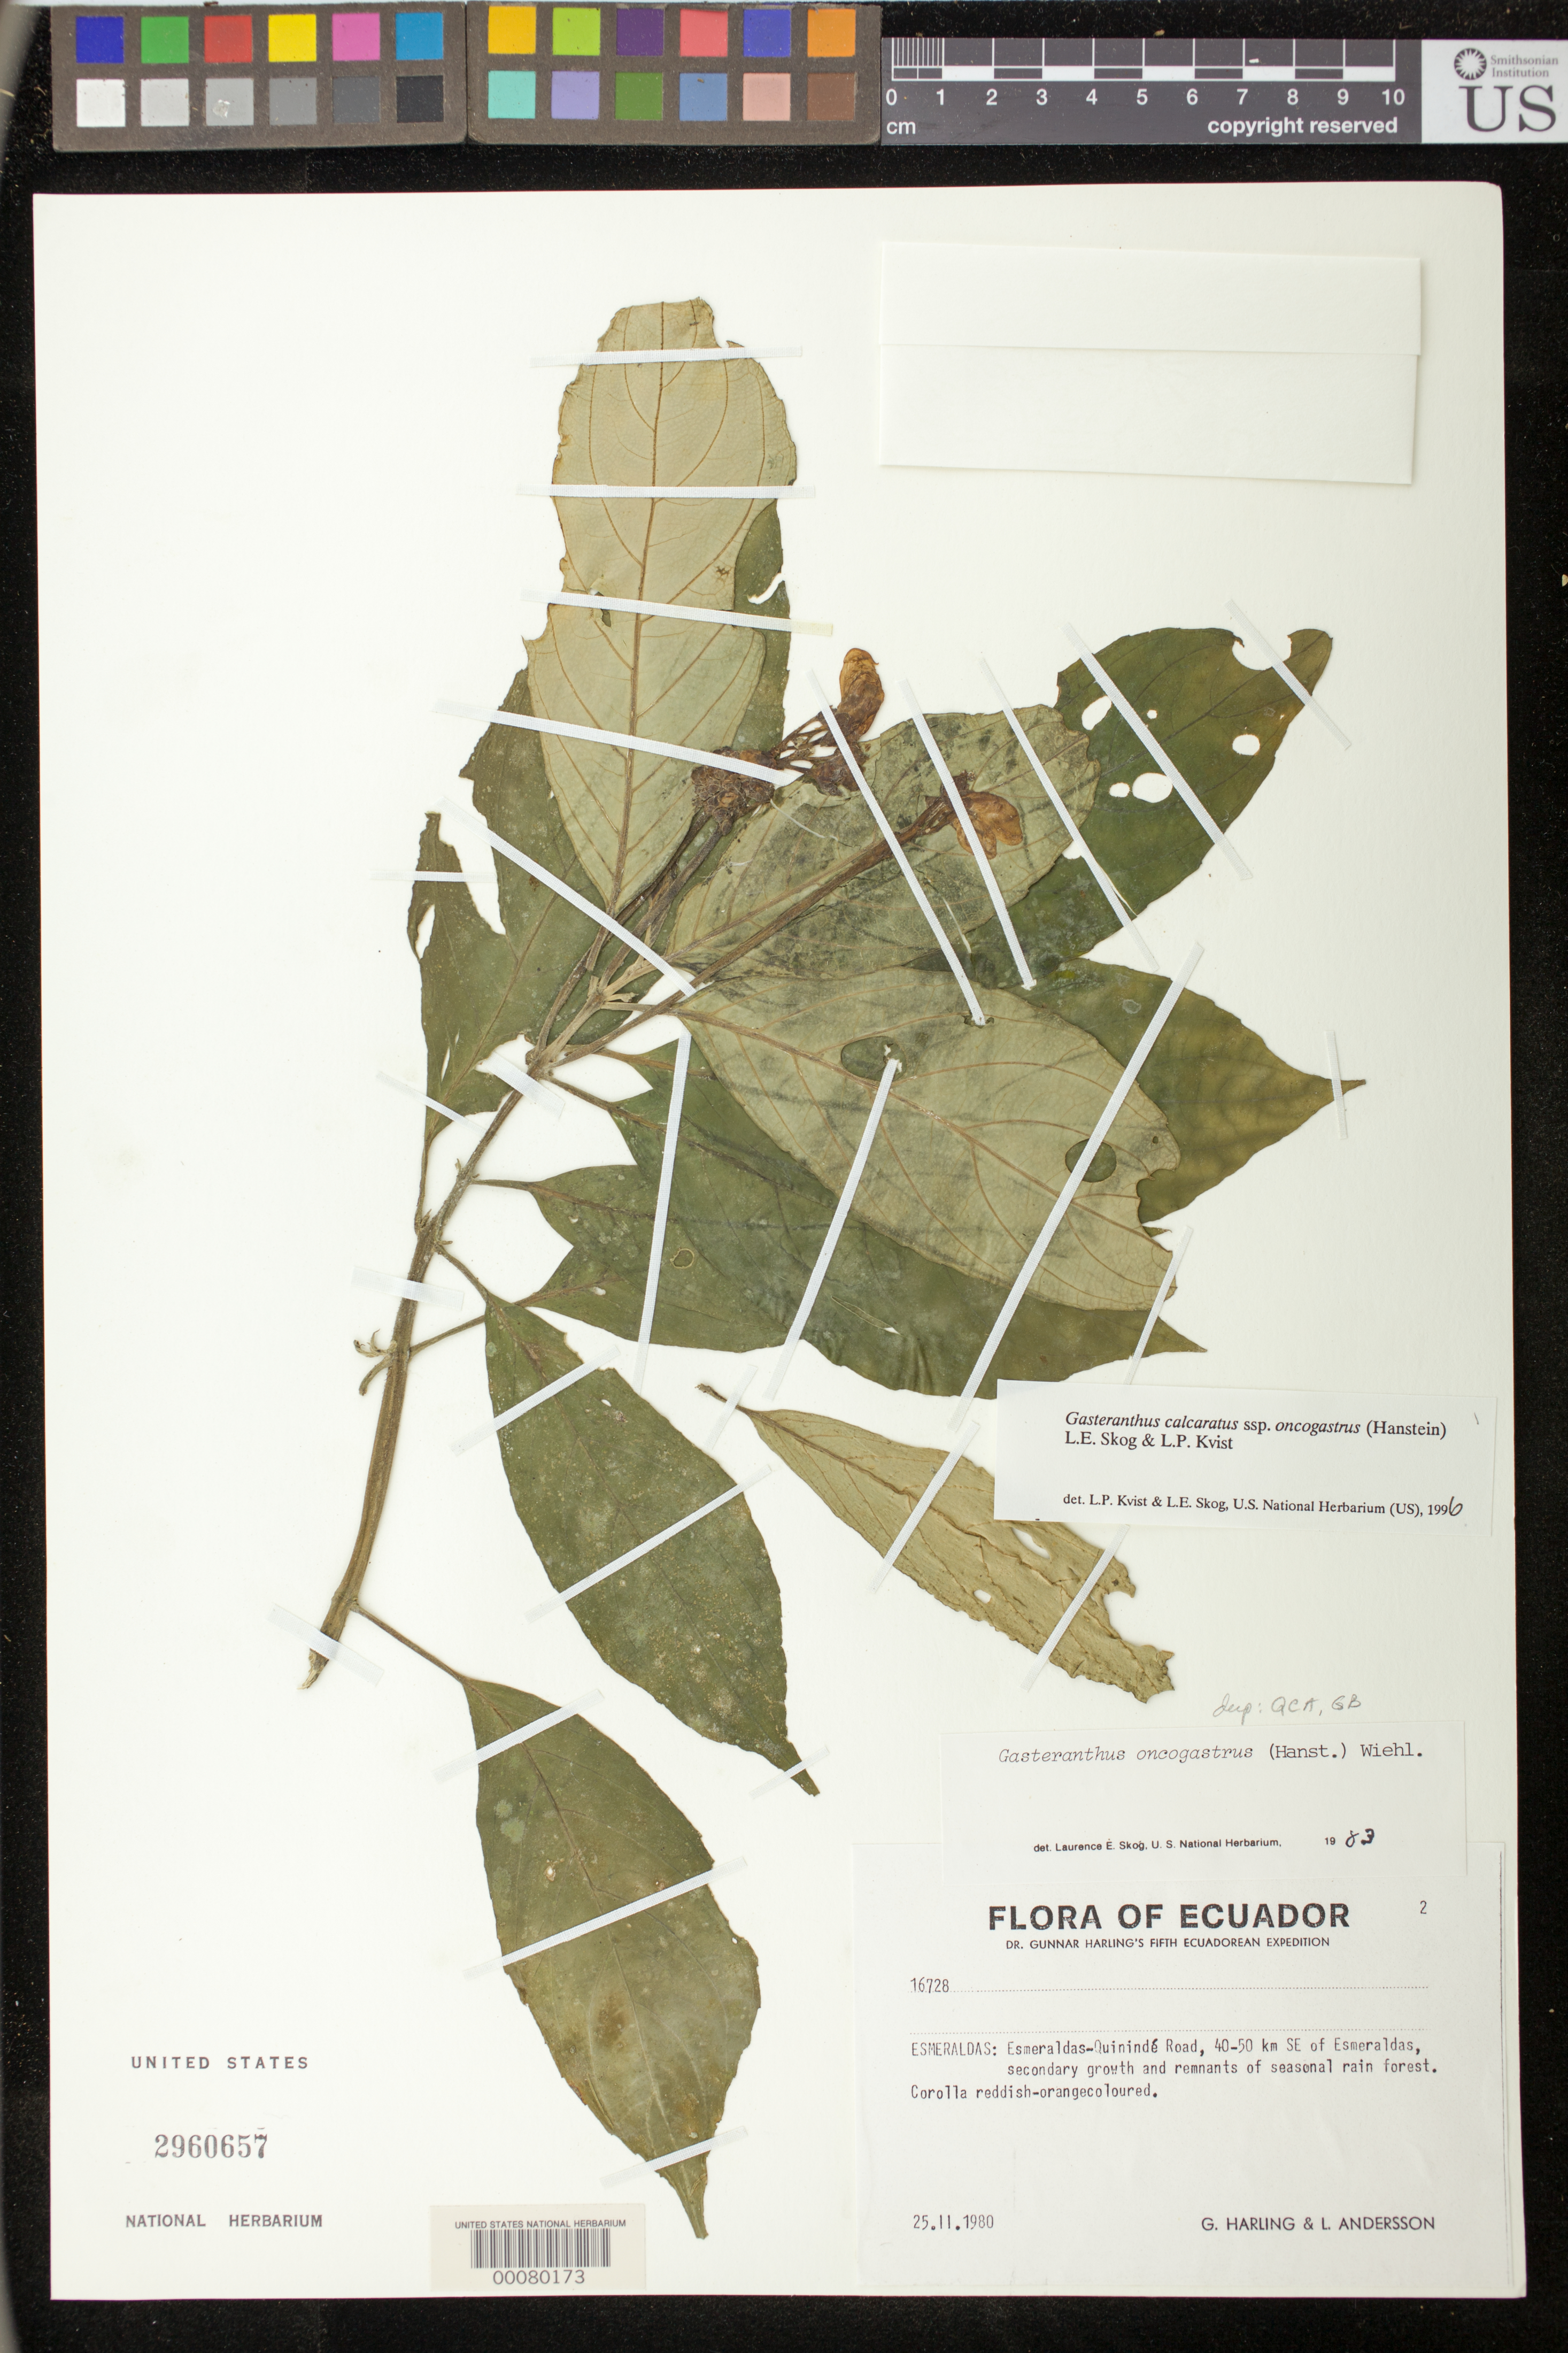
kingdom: Plantae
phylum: Tracheophyta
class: Magnoliopsida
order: Lamiales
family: Gesneriaceae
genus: Sinningia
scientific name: Sinningia incarnata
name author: (Aubl.) D.L. Denham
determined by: Skog, Laurence E.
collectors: G. Harling & L. Andersson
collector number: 16728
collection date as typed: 25 Feb 1980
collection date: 1980-02-25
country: Ecuador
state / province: Esmeraldas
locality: Esmeraldas - Quininde road, 40-50 km SE of Esmeraldas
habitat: Secondary growth and remnants of seasonal rain forest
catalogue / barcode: US 2960657